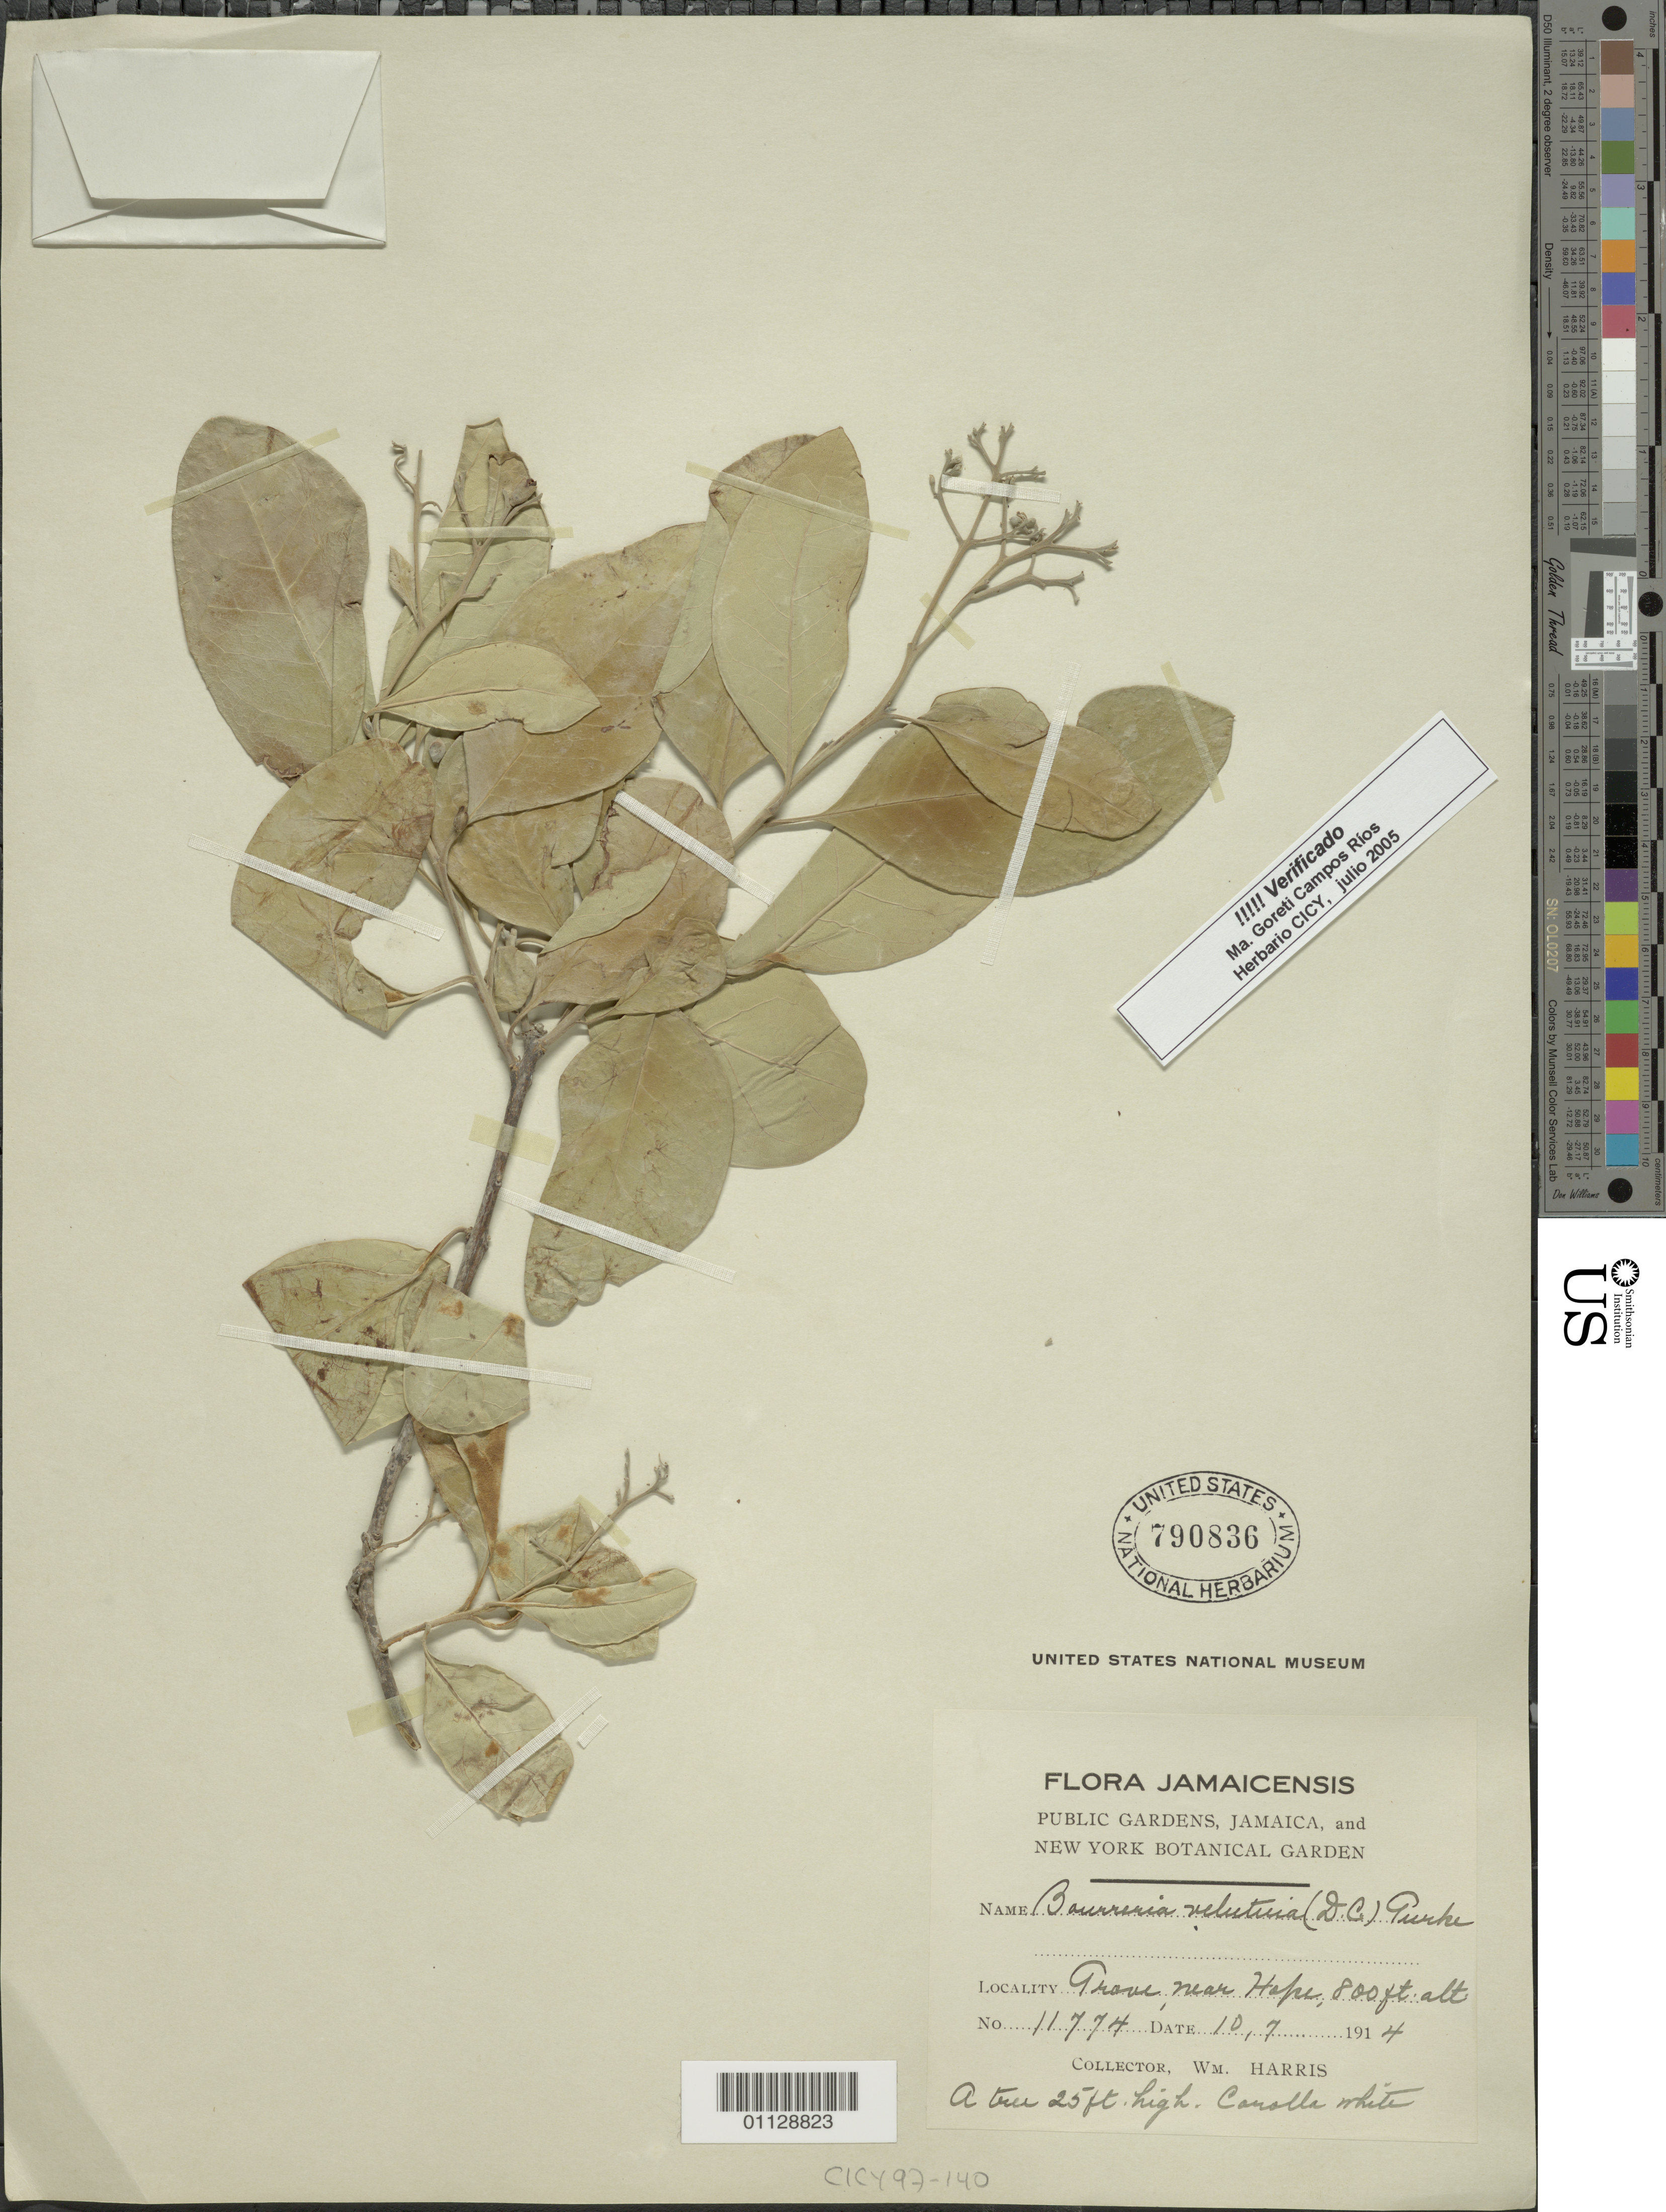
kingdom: Plantae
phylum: Tracheophyta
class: Magnoliopsida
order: Boraginales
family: Ehretiaceae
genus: Bourreria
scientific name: Bourreria baccata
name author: Raf.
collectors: W. Harris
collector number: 11774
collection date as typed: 10 Jul 1914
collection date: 1914-07-10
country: Jamaica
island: Jamaica I.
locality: Grove near Hope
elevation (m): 244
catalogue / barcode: US 790836